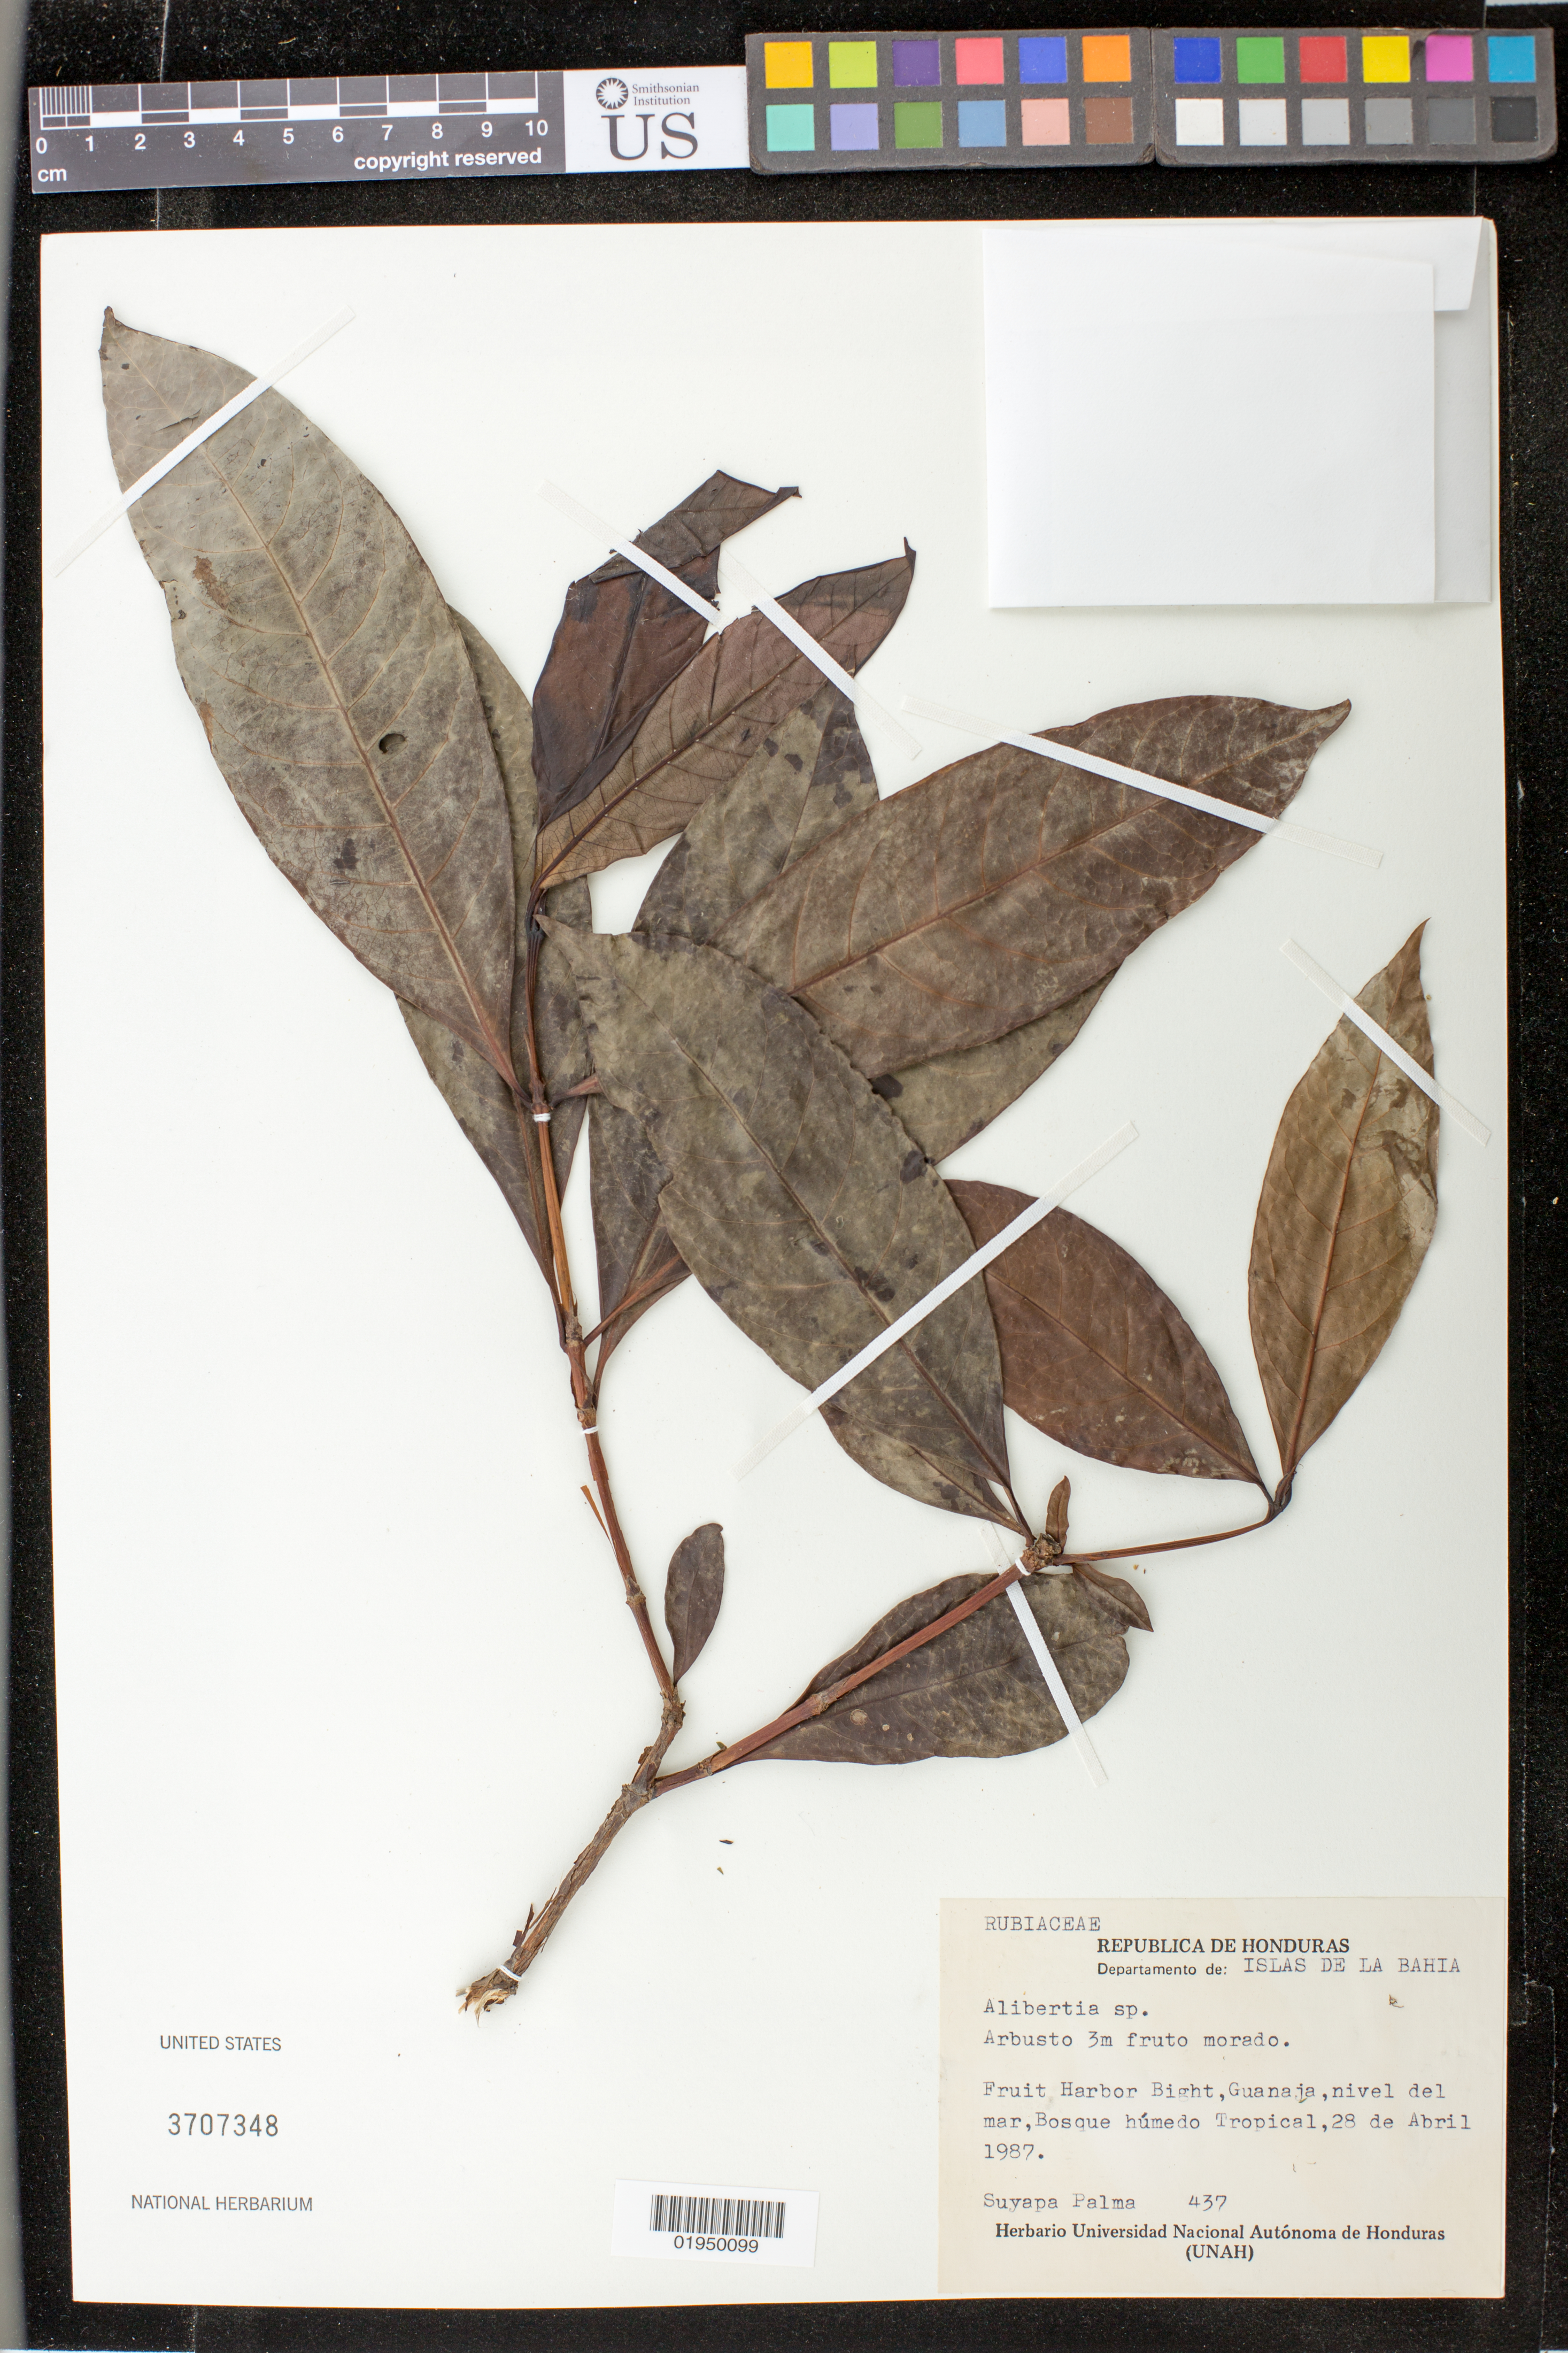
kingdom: Plantae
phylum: Tracheophyta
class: Magnoliopsida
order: Gentianales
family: Rubiaceae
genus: Alibertia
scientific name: Alibertia sp.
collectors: S. Palma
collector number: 437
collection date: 1987-04-28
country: Honduras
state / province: Islas de la Bahía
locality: Fruit Harbor, Guanaja, nivel del mar, Basque humedo Tropical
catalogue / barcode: US 3707348